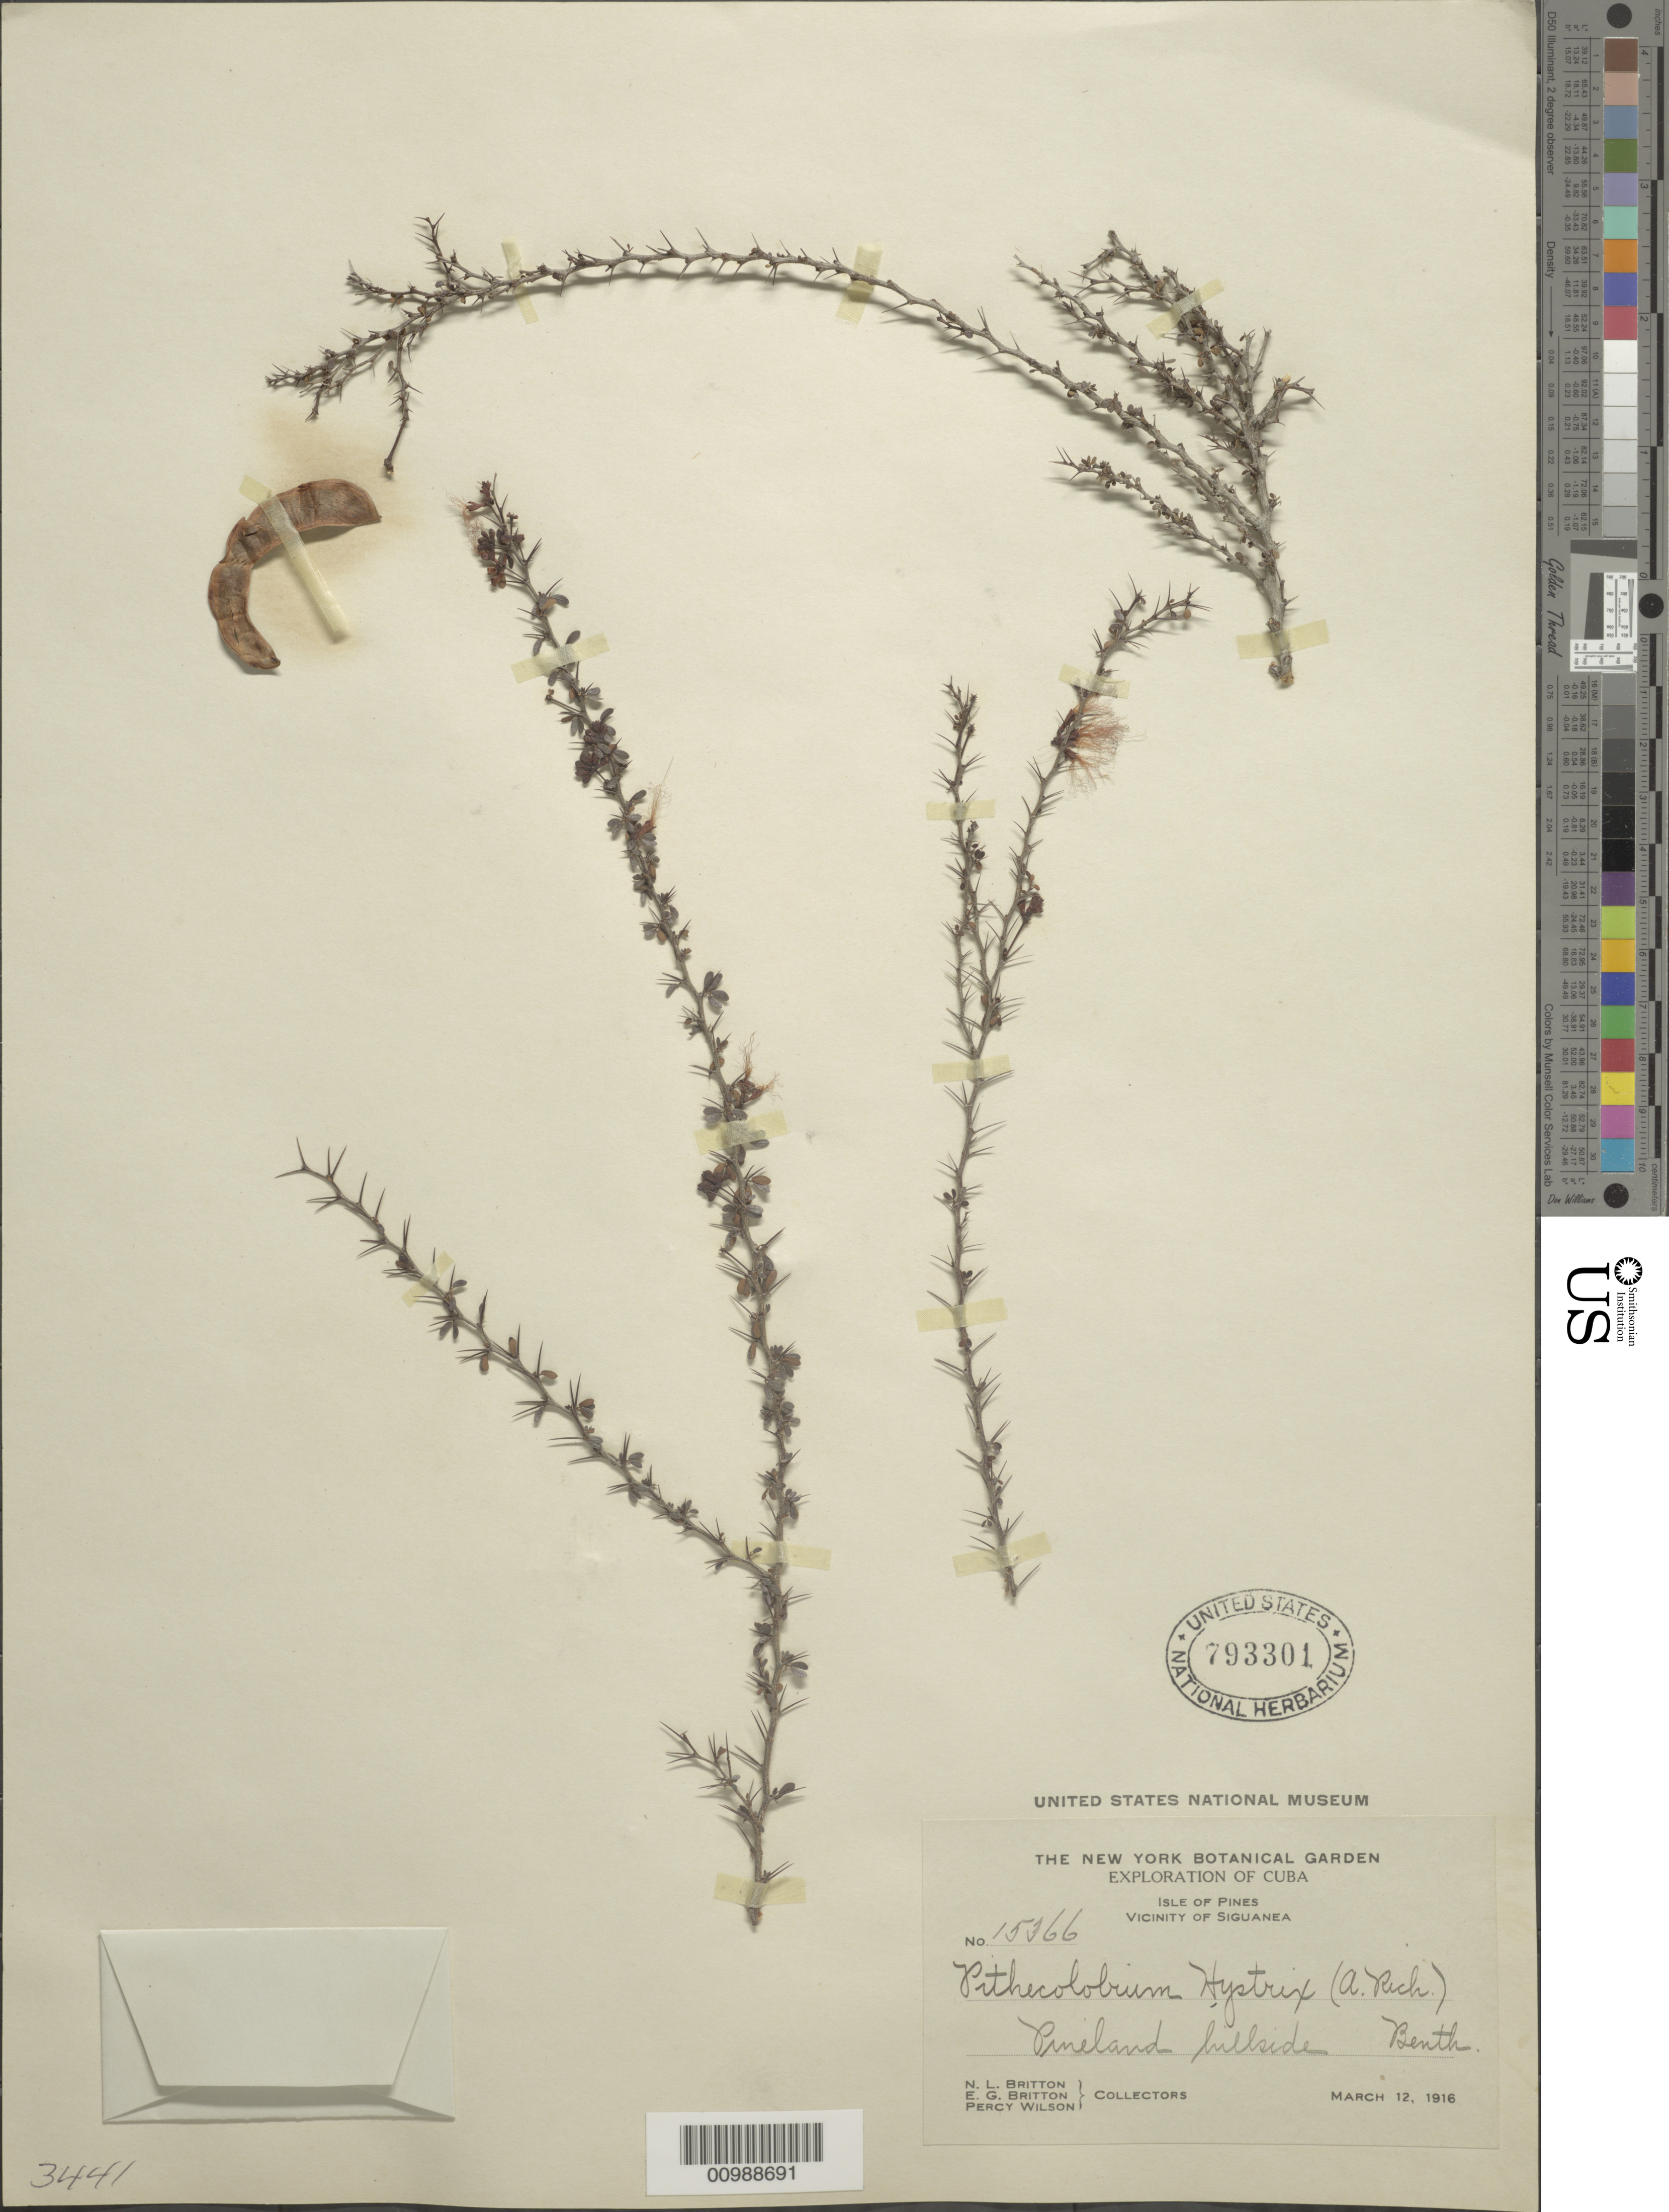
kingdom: Plantae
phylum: Tracheophyta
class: Magnoliopsida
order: Fabales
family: Fabaceae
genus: Pithecellobium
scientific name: Pithecellobium histrix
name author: (A. Rich.) Benth.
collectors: N. Britton, E. G. Britton & P. Wilson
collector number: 15366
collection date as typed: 12 Mar 1916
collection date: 1916-03-12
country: Cuba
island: Isla de la Juventud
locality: Vicinity of Siguanea, Pineland hillside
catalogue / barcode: US 793301